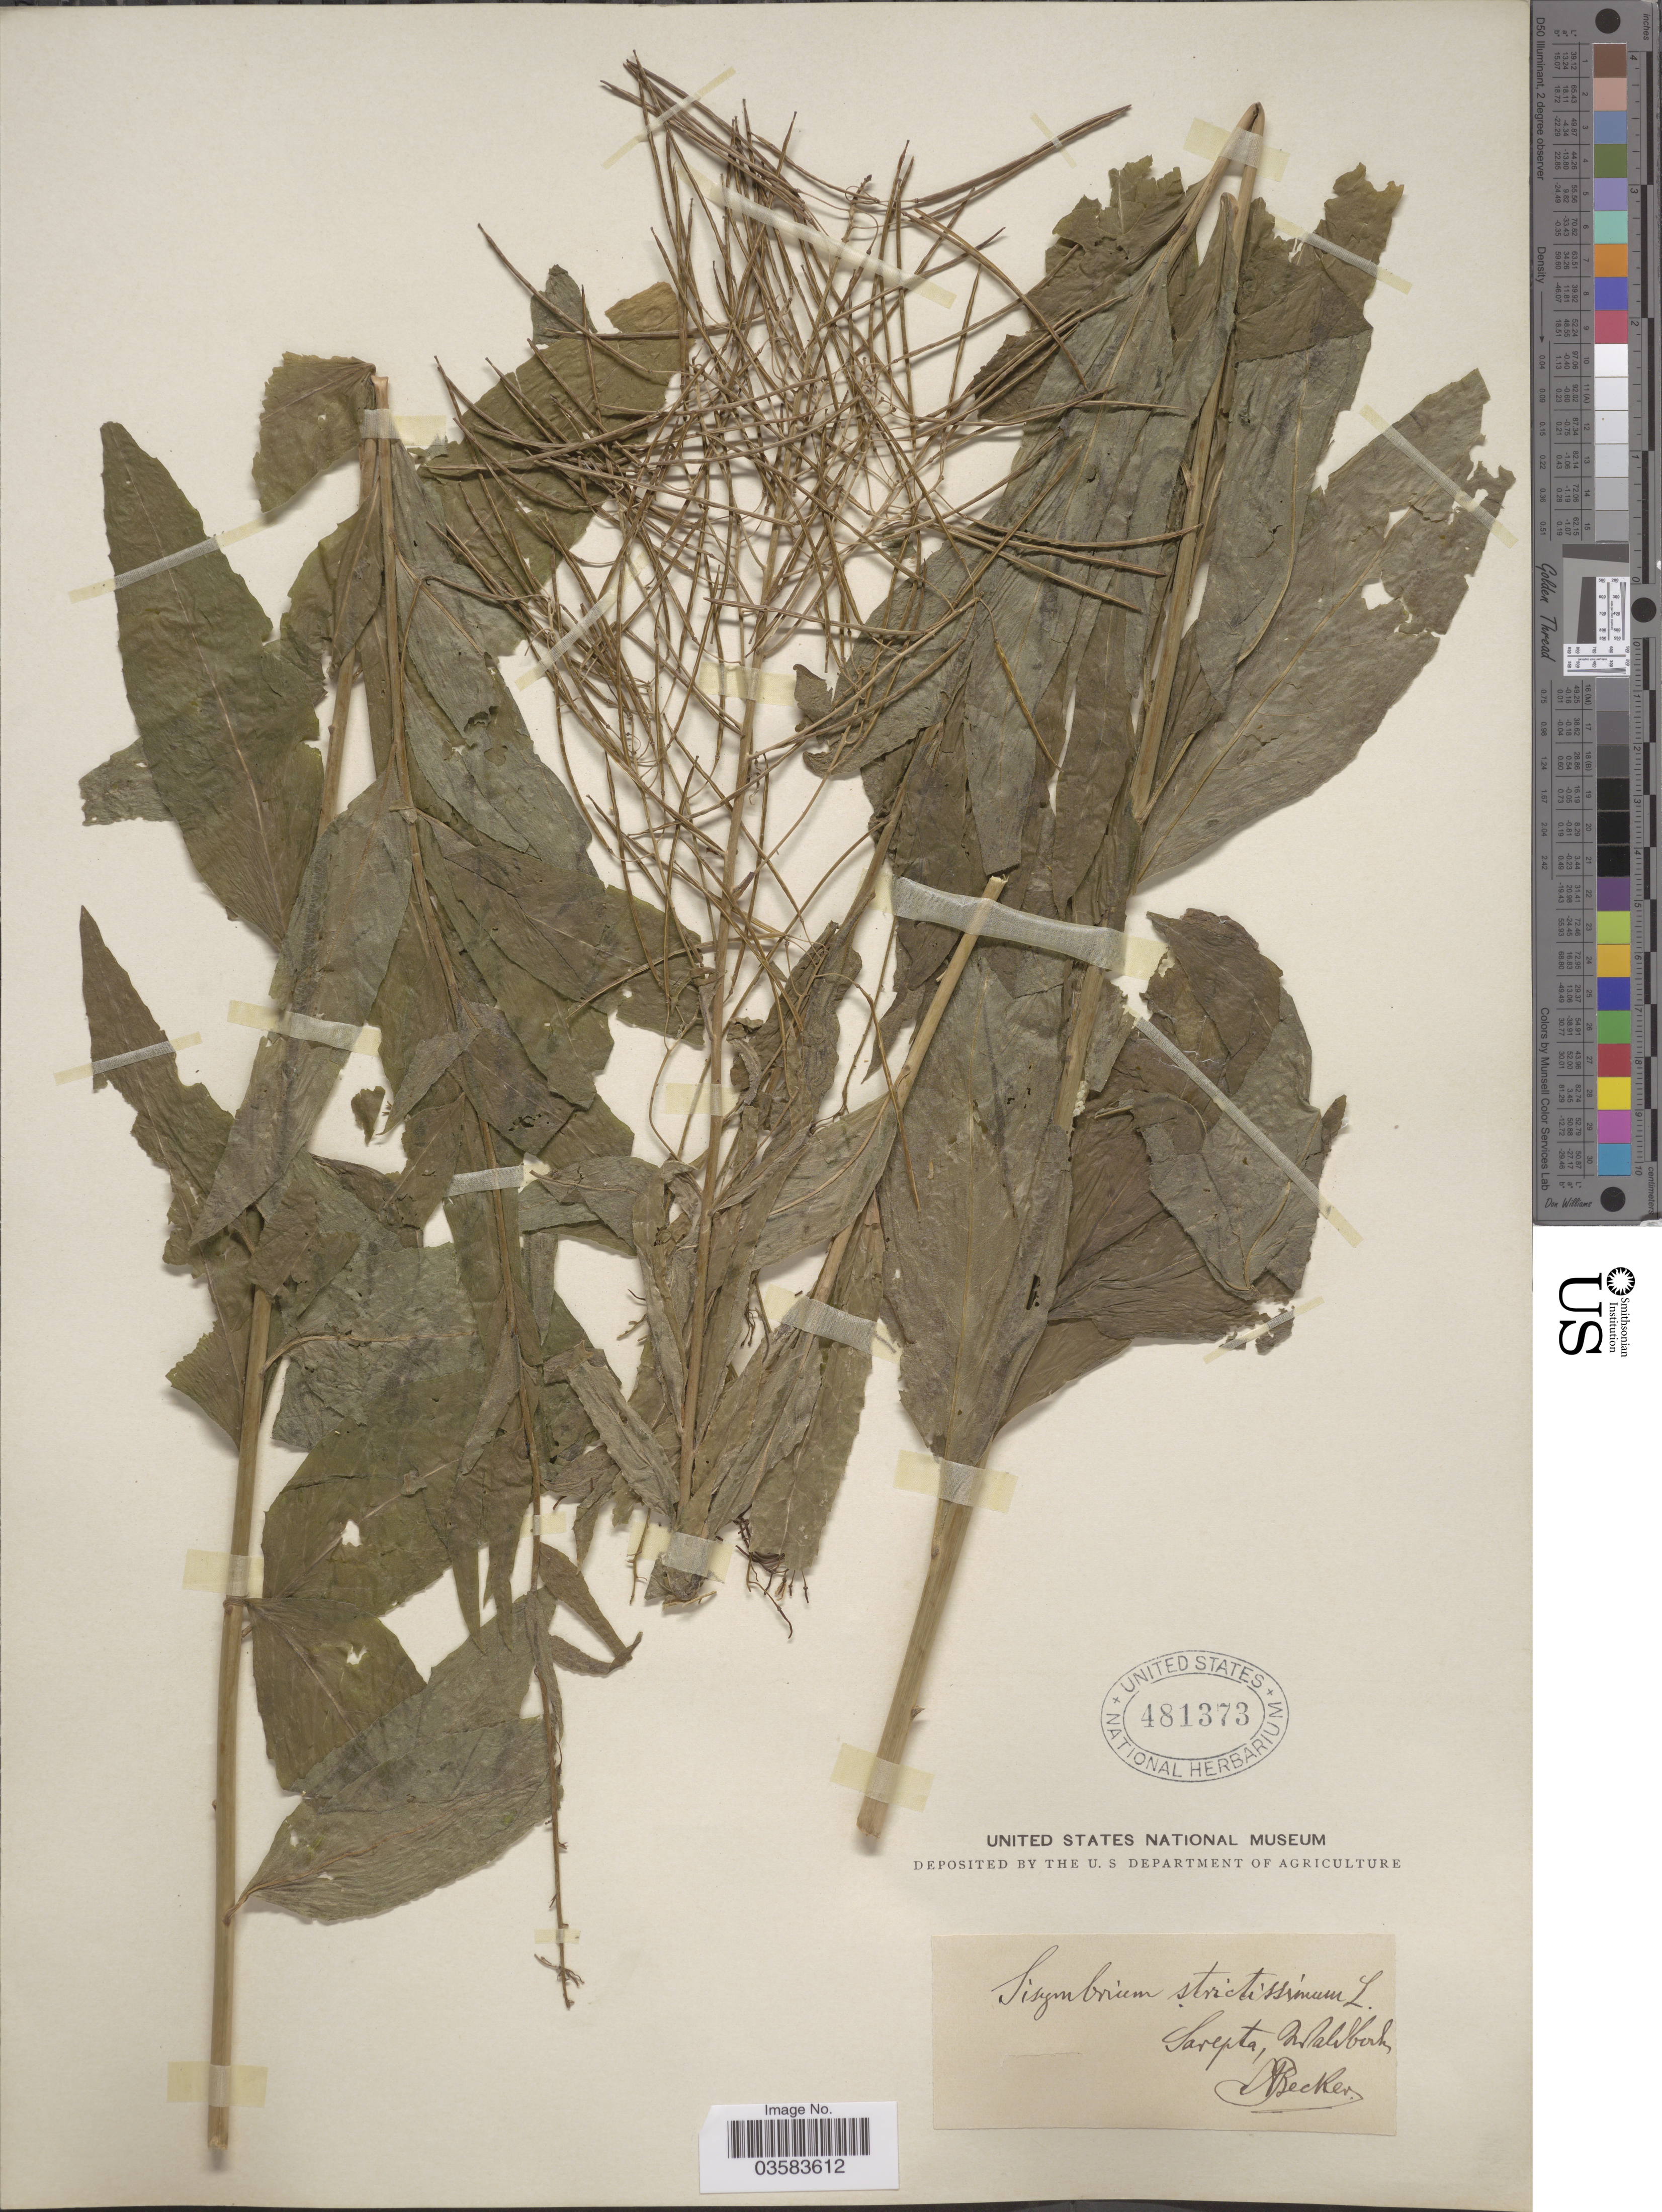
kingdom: Plantae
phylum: Tracheophyta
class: Magnoliopsida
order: Brassicales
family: Brassicaceae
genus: Sisymbrium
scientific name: Sisymbrium strictissimum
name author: L.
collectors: A. Becker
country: Russian Federation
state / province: Volgograd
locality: Sarepta.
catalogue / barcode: US 481373